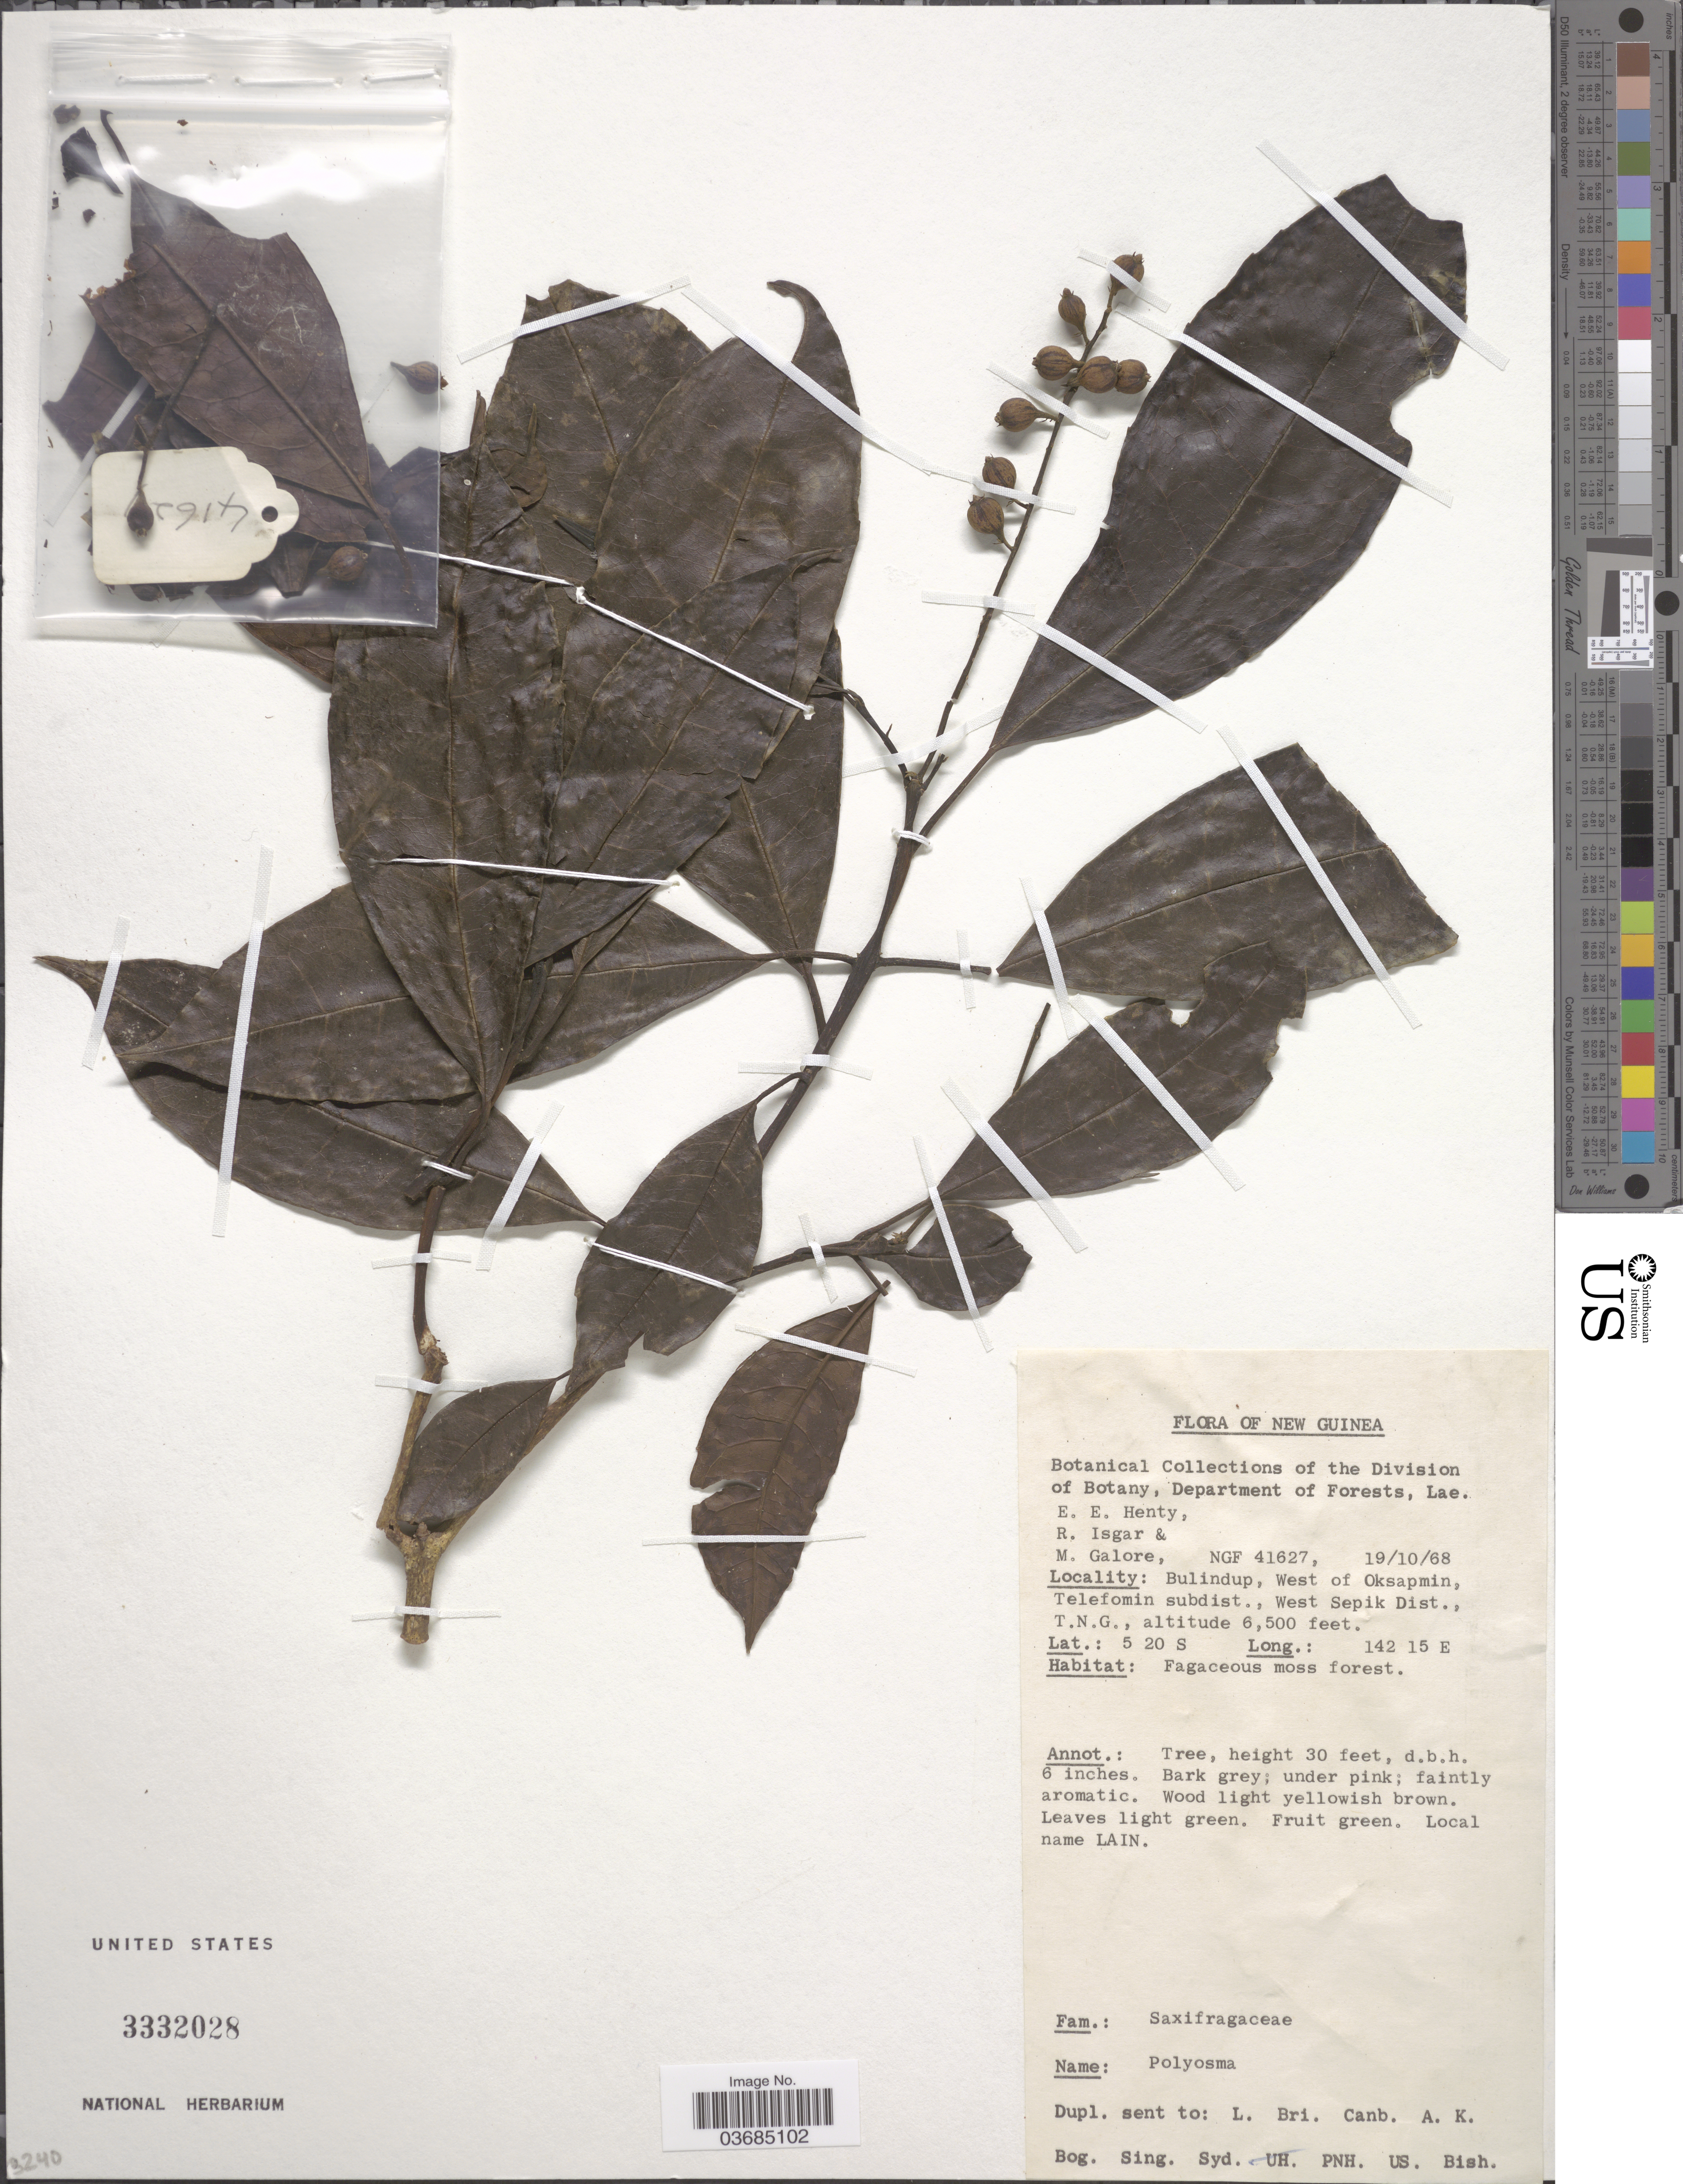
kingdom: Plantae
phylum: Tracheophyta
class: Magnoliopsida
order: Escalloniales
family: Escalloniaceae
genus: Polyosma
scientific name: Polyosma sp.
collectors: E. Henty, R. Isgar & M. Galore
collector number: NGF41627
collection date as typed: Transcribed d/m/y: 19/10/68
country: Papua New Guinea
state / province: Sandaun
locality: New Guinea. Bulindup, West of Oksapmin, Telefomin subdist., West Sepik Dist., T.N.G.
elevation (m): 1981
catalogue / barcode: US 3332028